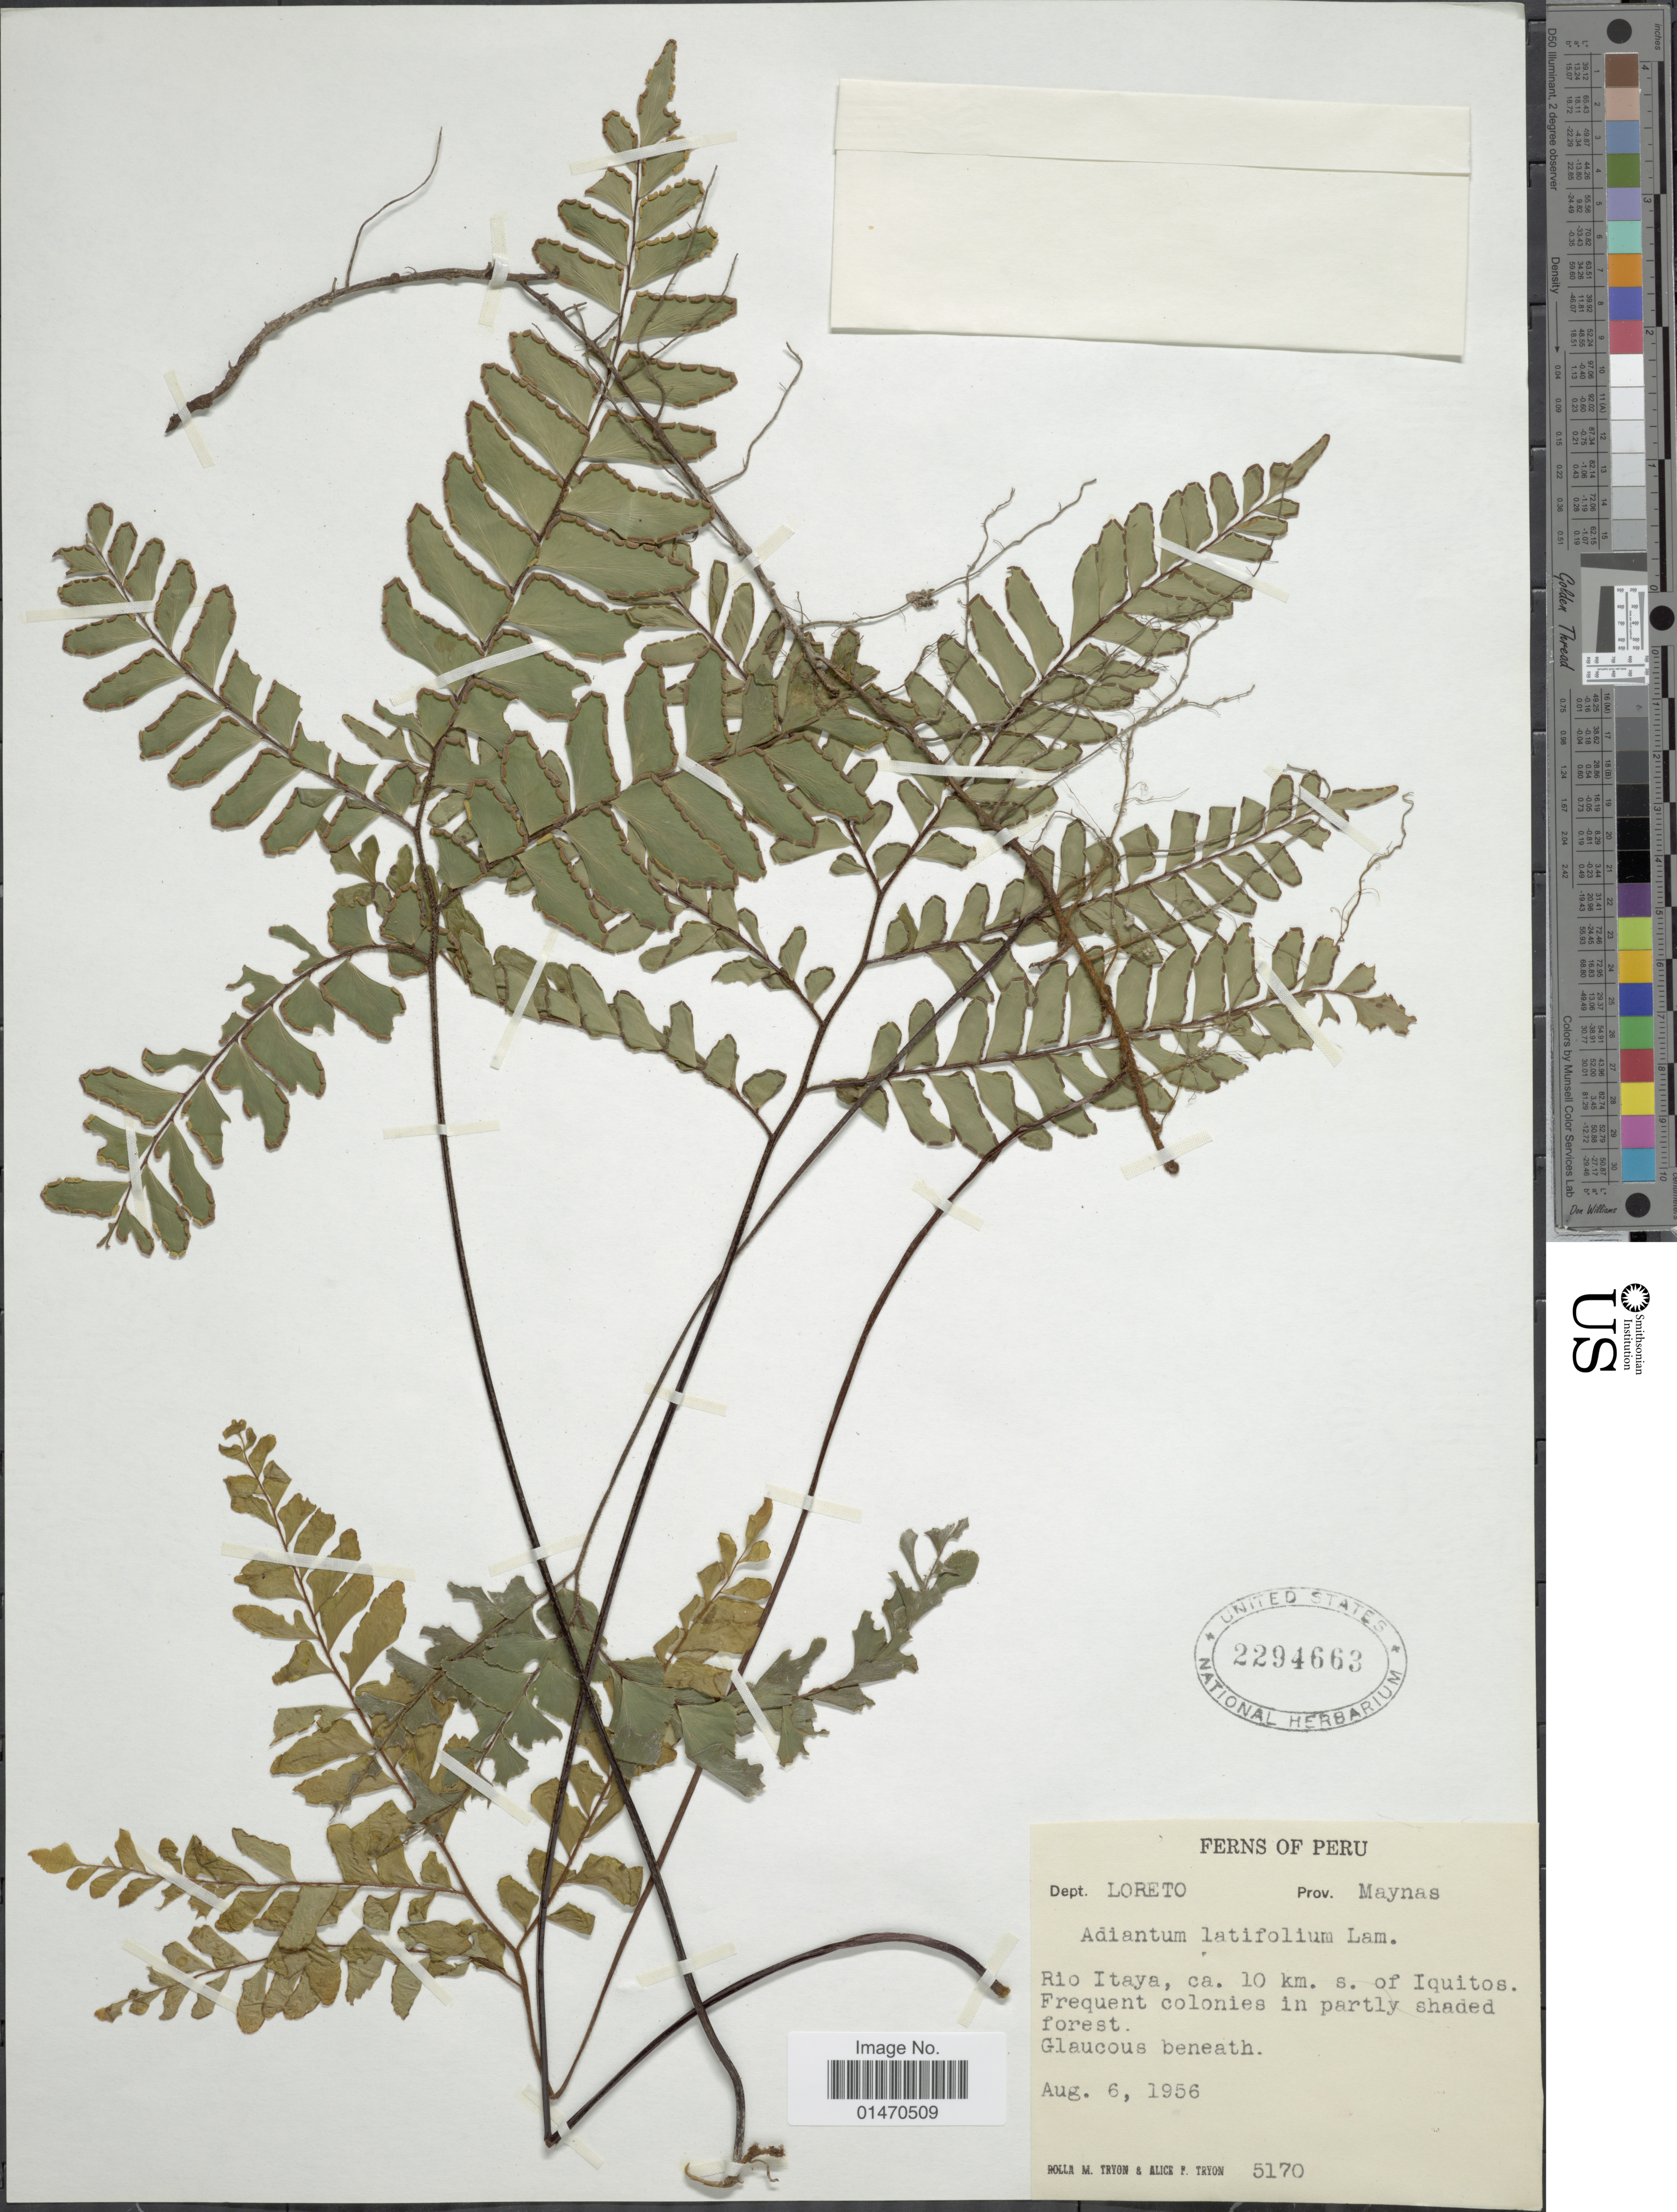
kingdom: Plantae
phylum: Tracheophyta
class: Polypodiopsida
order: Polypodiales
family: Pteridaceae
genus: Adiantum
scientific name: Adiantum latifolium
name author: Lam.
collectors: R. M. Tryon & A. F. Tryon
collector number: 5170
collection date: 1956-08-06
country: Peru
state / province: Loreto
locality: Dept. Loreto, Prov. Maynas, Rio Itaya, ca. 10km S of Iquitos,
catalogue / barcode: US 2294663